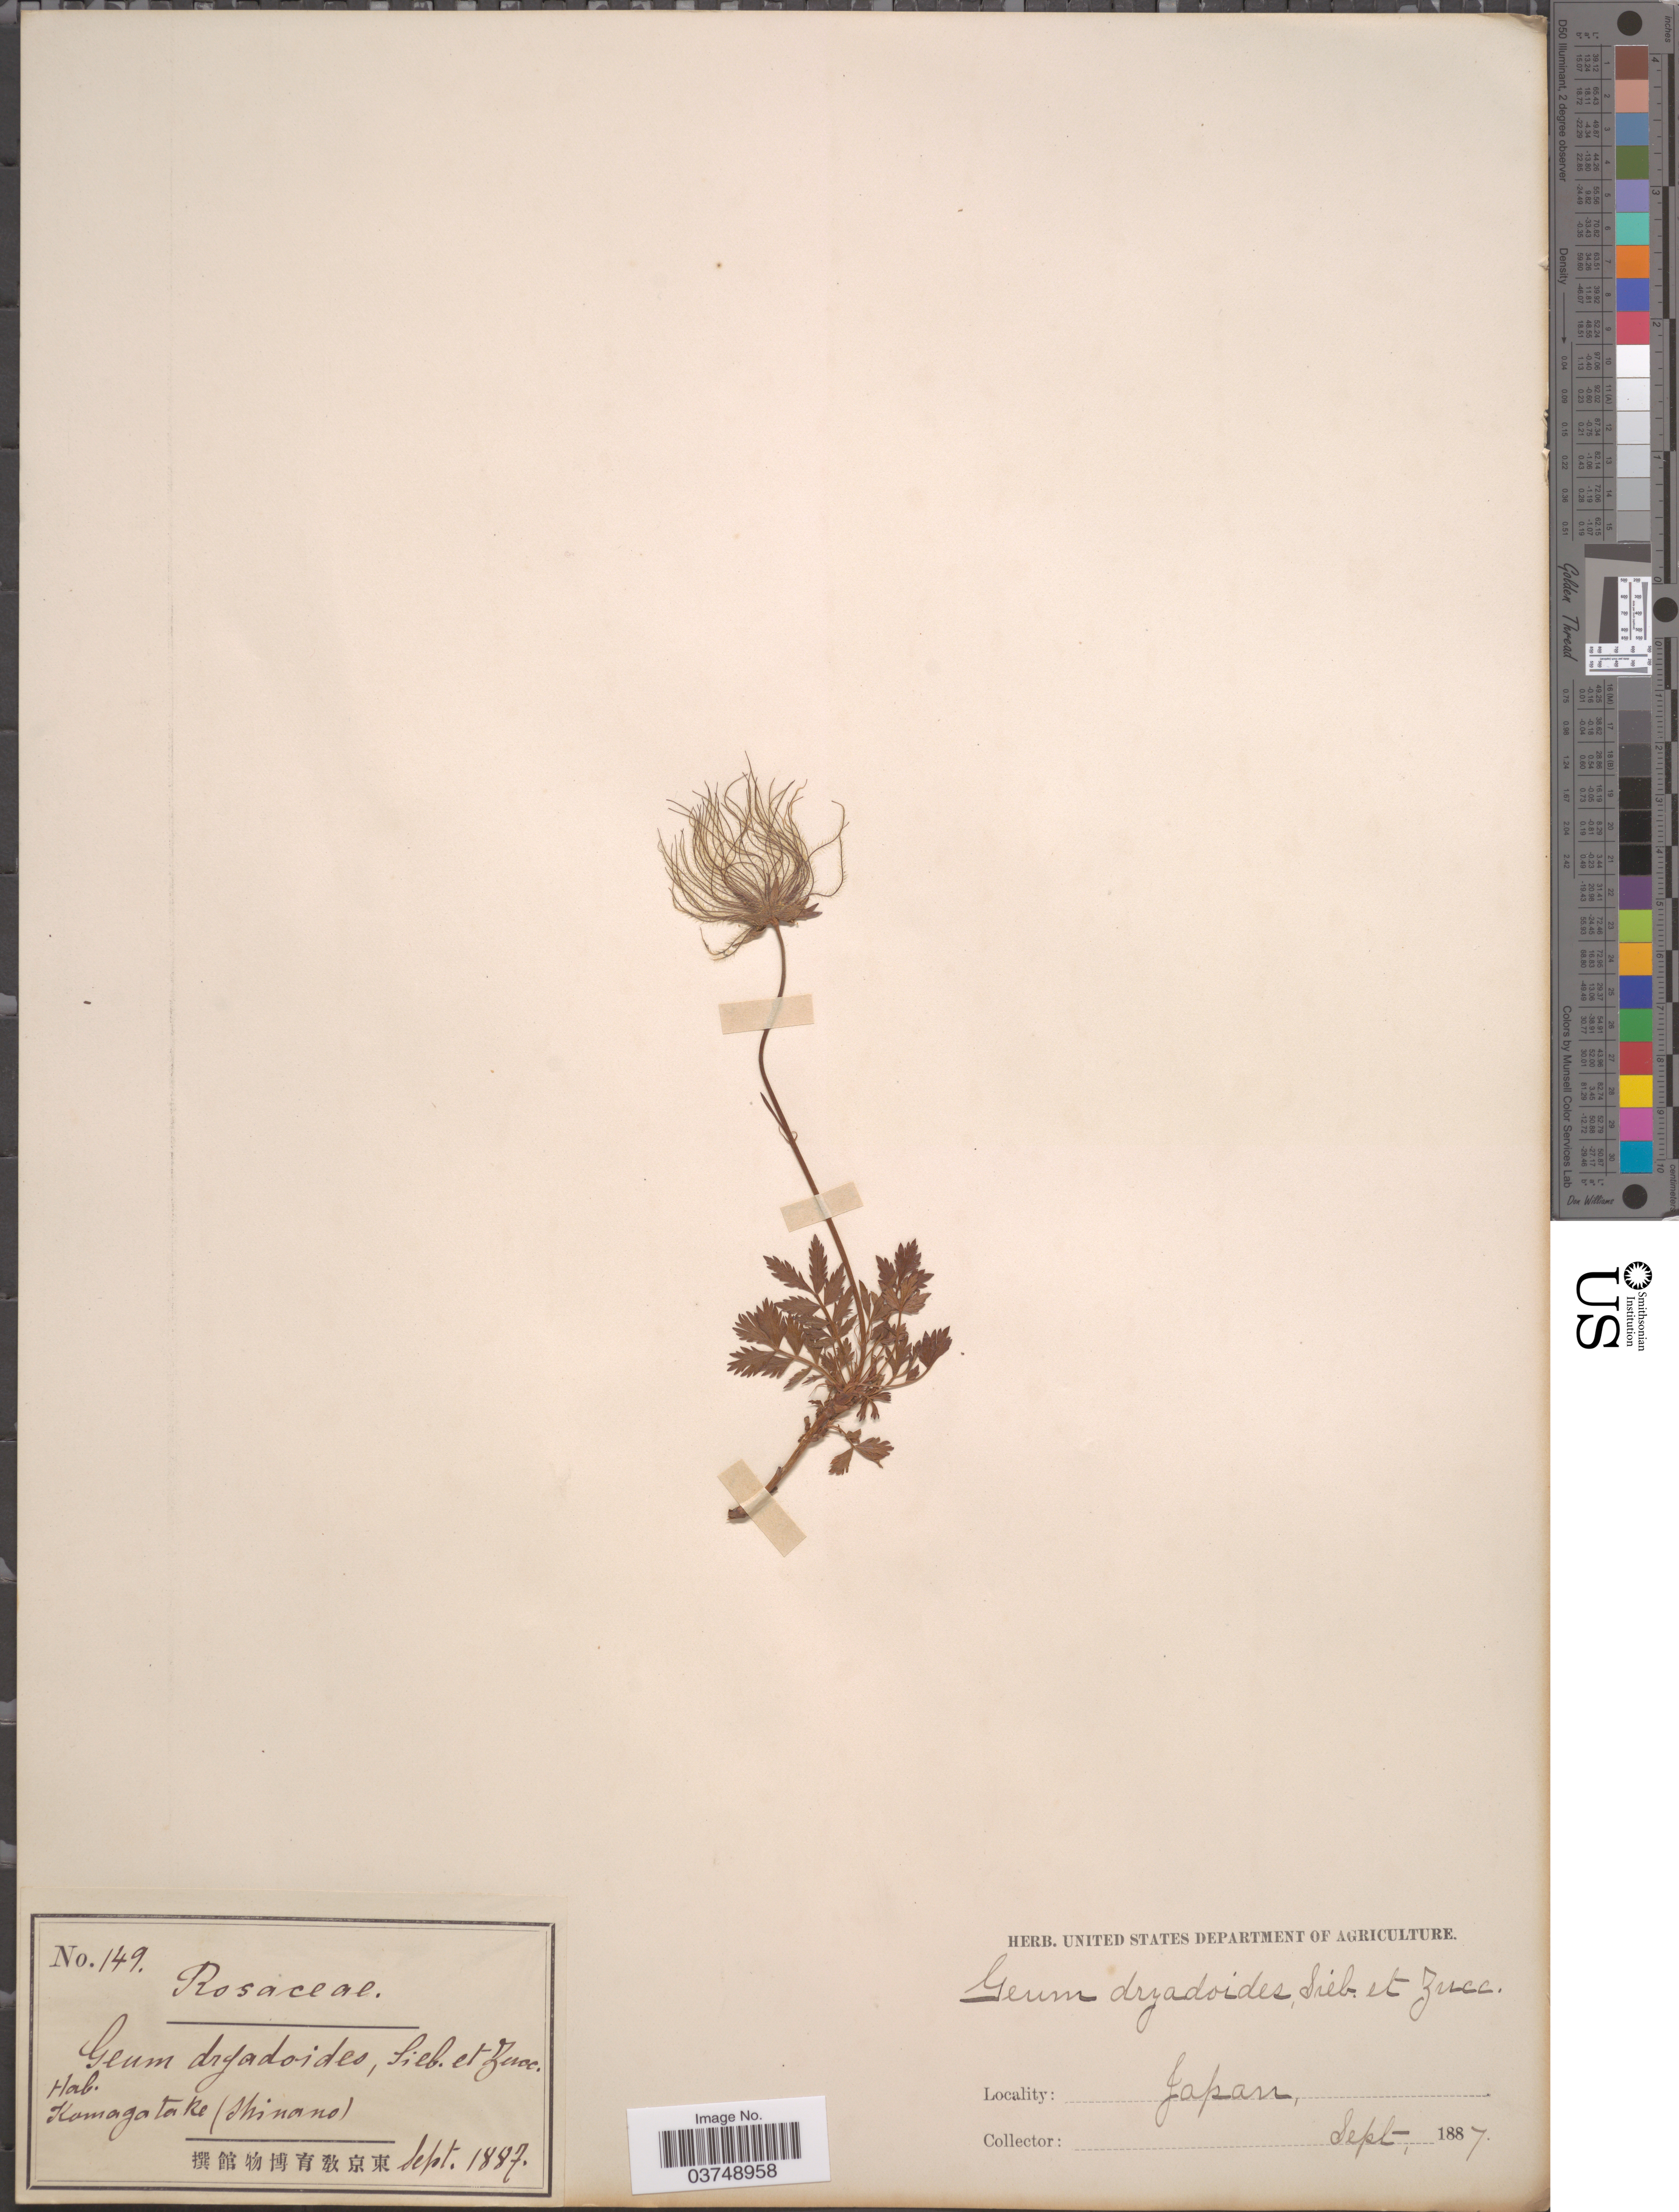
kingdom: Plantae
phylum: Tracheophyta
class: Magnoliopsida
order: Rosales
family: Rosaceae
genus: Sieversia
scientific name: Sieversia pentapetala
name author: (L.) Greene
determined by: Strong, Mark T., (BOT), Smithsonian Institution - National Museum of Natural History (UNITED STATES)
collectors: ex herb. U. S. Department of Agriculture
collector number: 149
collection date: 1887-09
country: Japan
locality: Kamagatake (Shinano).